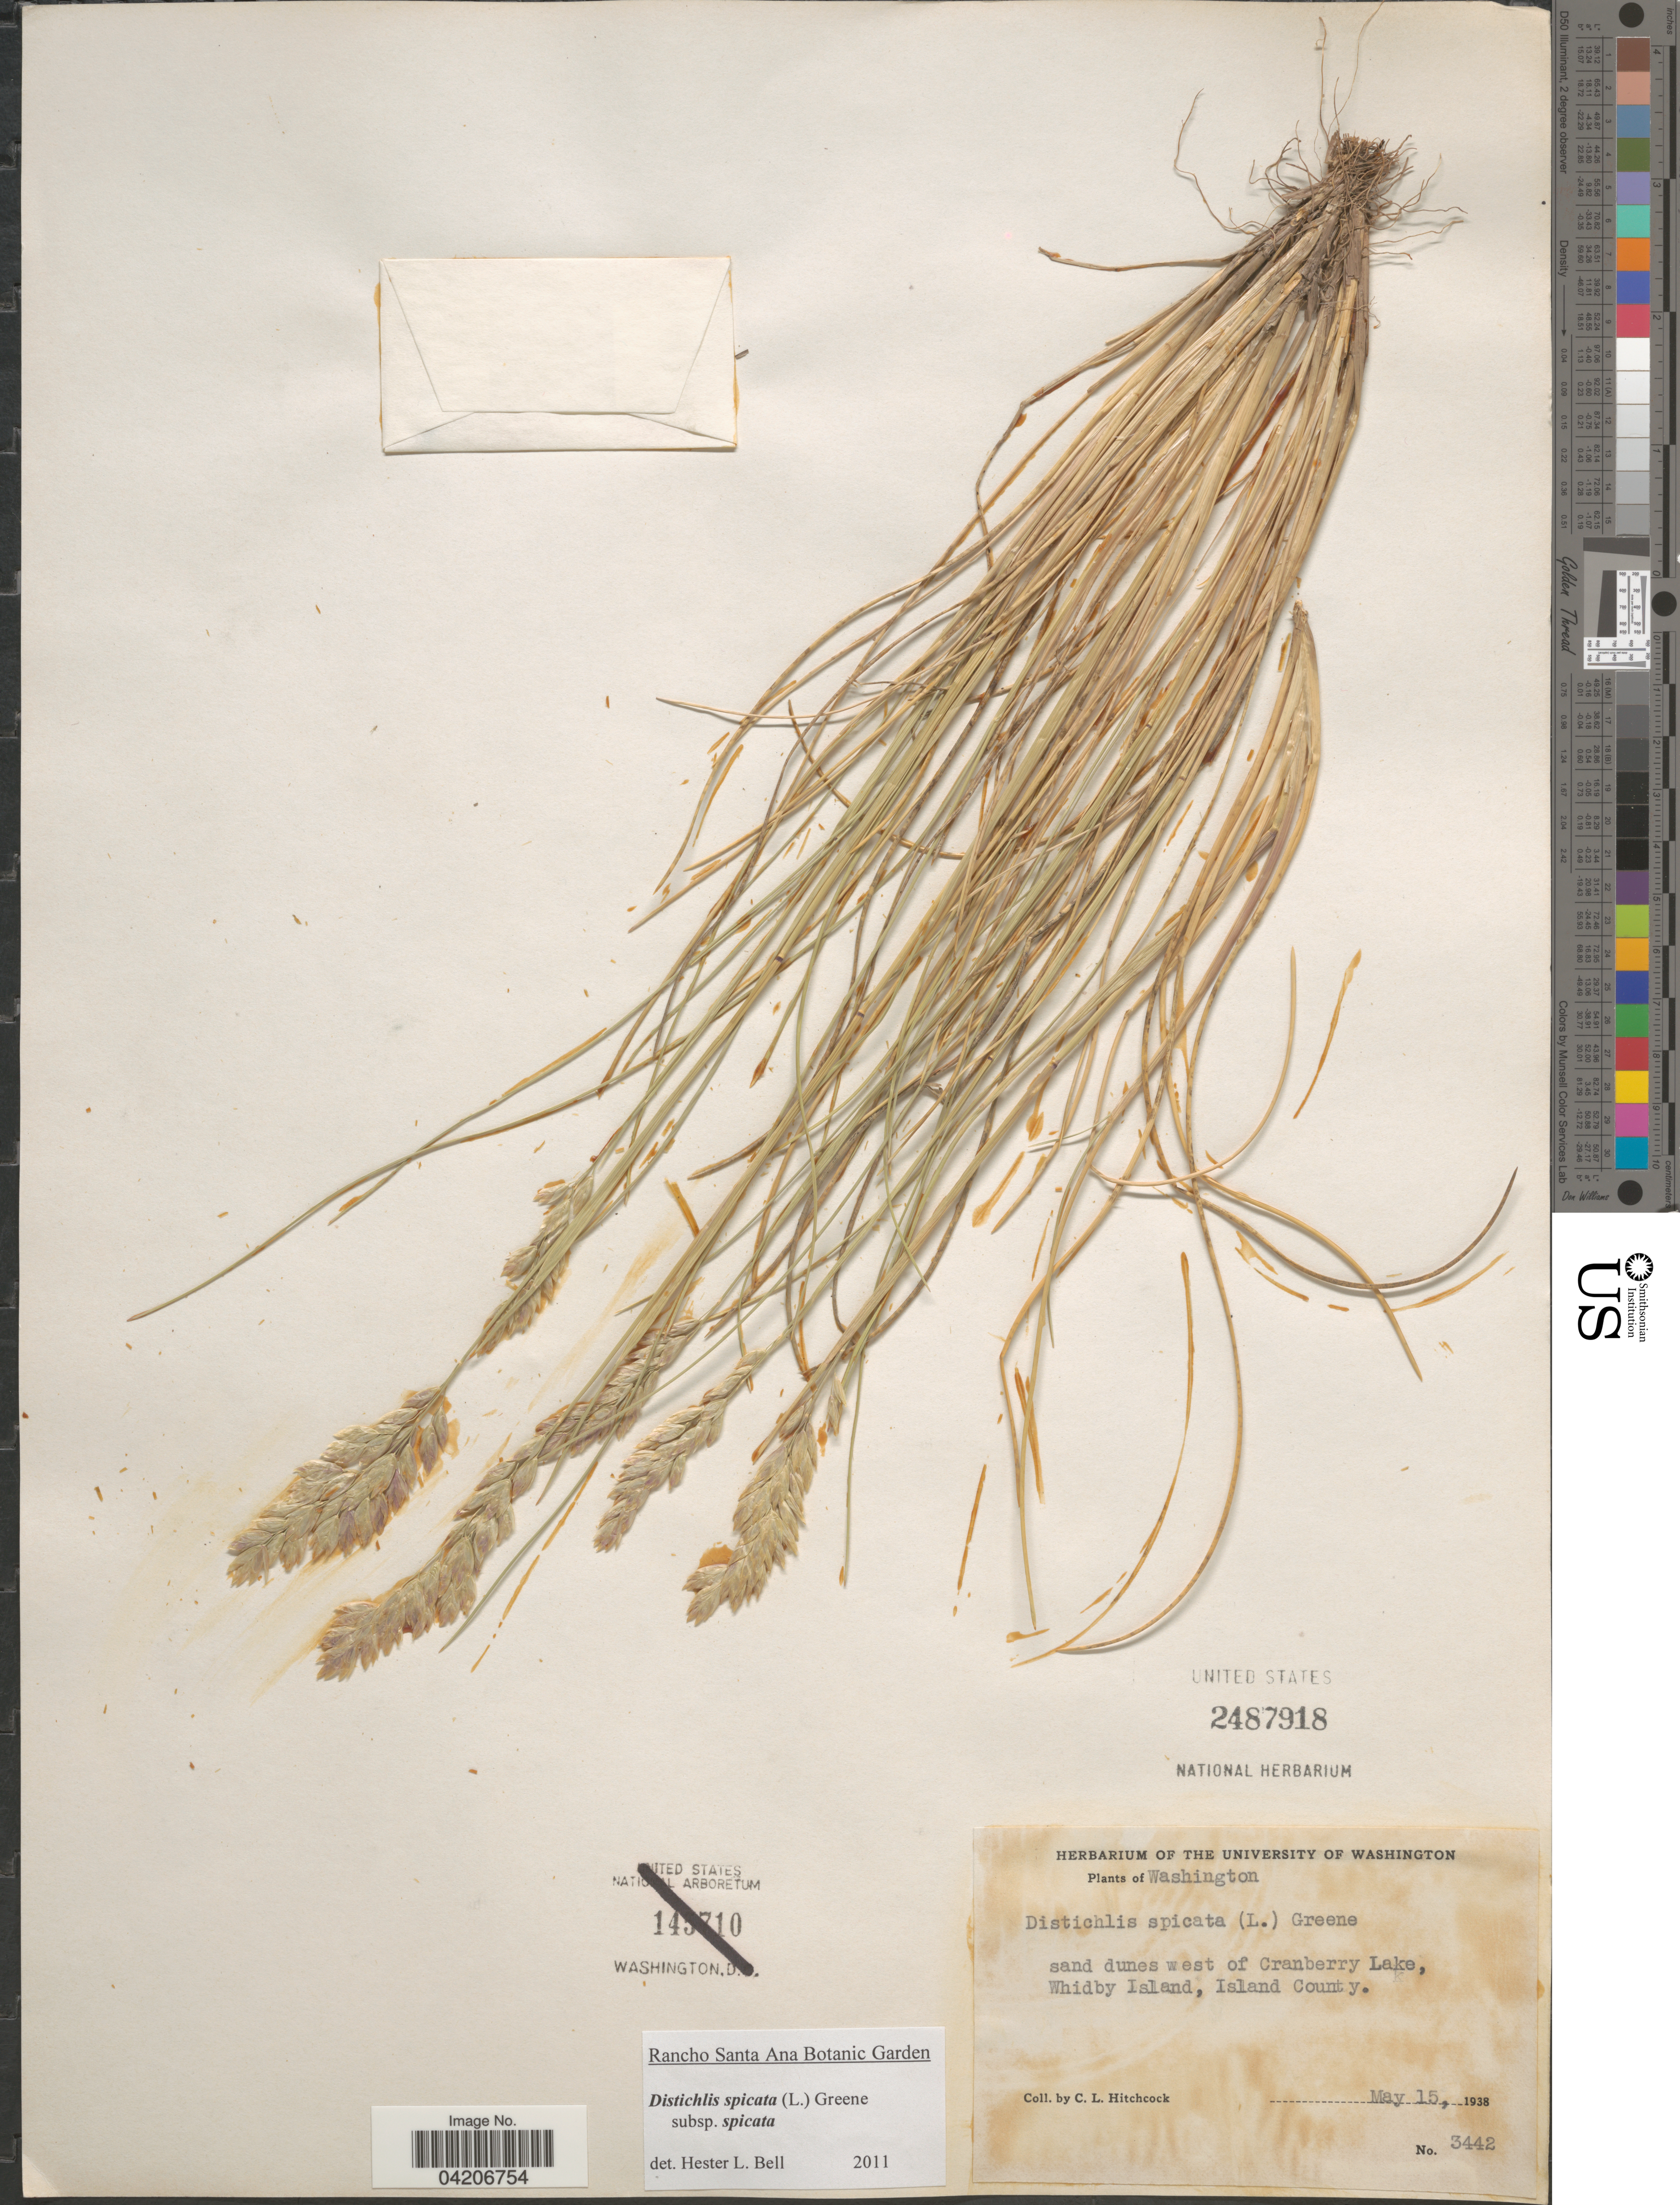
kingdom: Plantae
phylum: Tracheophyta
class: Liliopsida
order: Poales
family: Poaceae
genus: Distichlis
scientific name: Distichlis spicata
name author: (L.) Greene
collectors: C. L. Hitchcock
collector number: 3442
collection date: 1938-05-15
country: United States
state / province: Washington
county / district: Island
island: Whidbey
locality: Sand dunes west of Cranberry Lake, Whidby Island, Island County.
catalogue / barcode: US 2487918